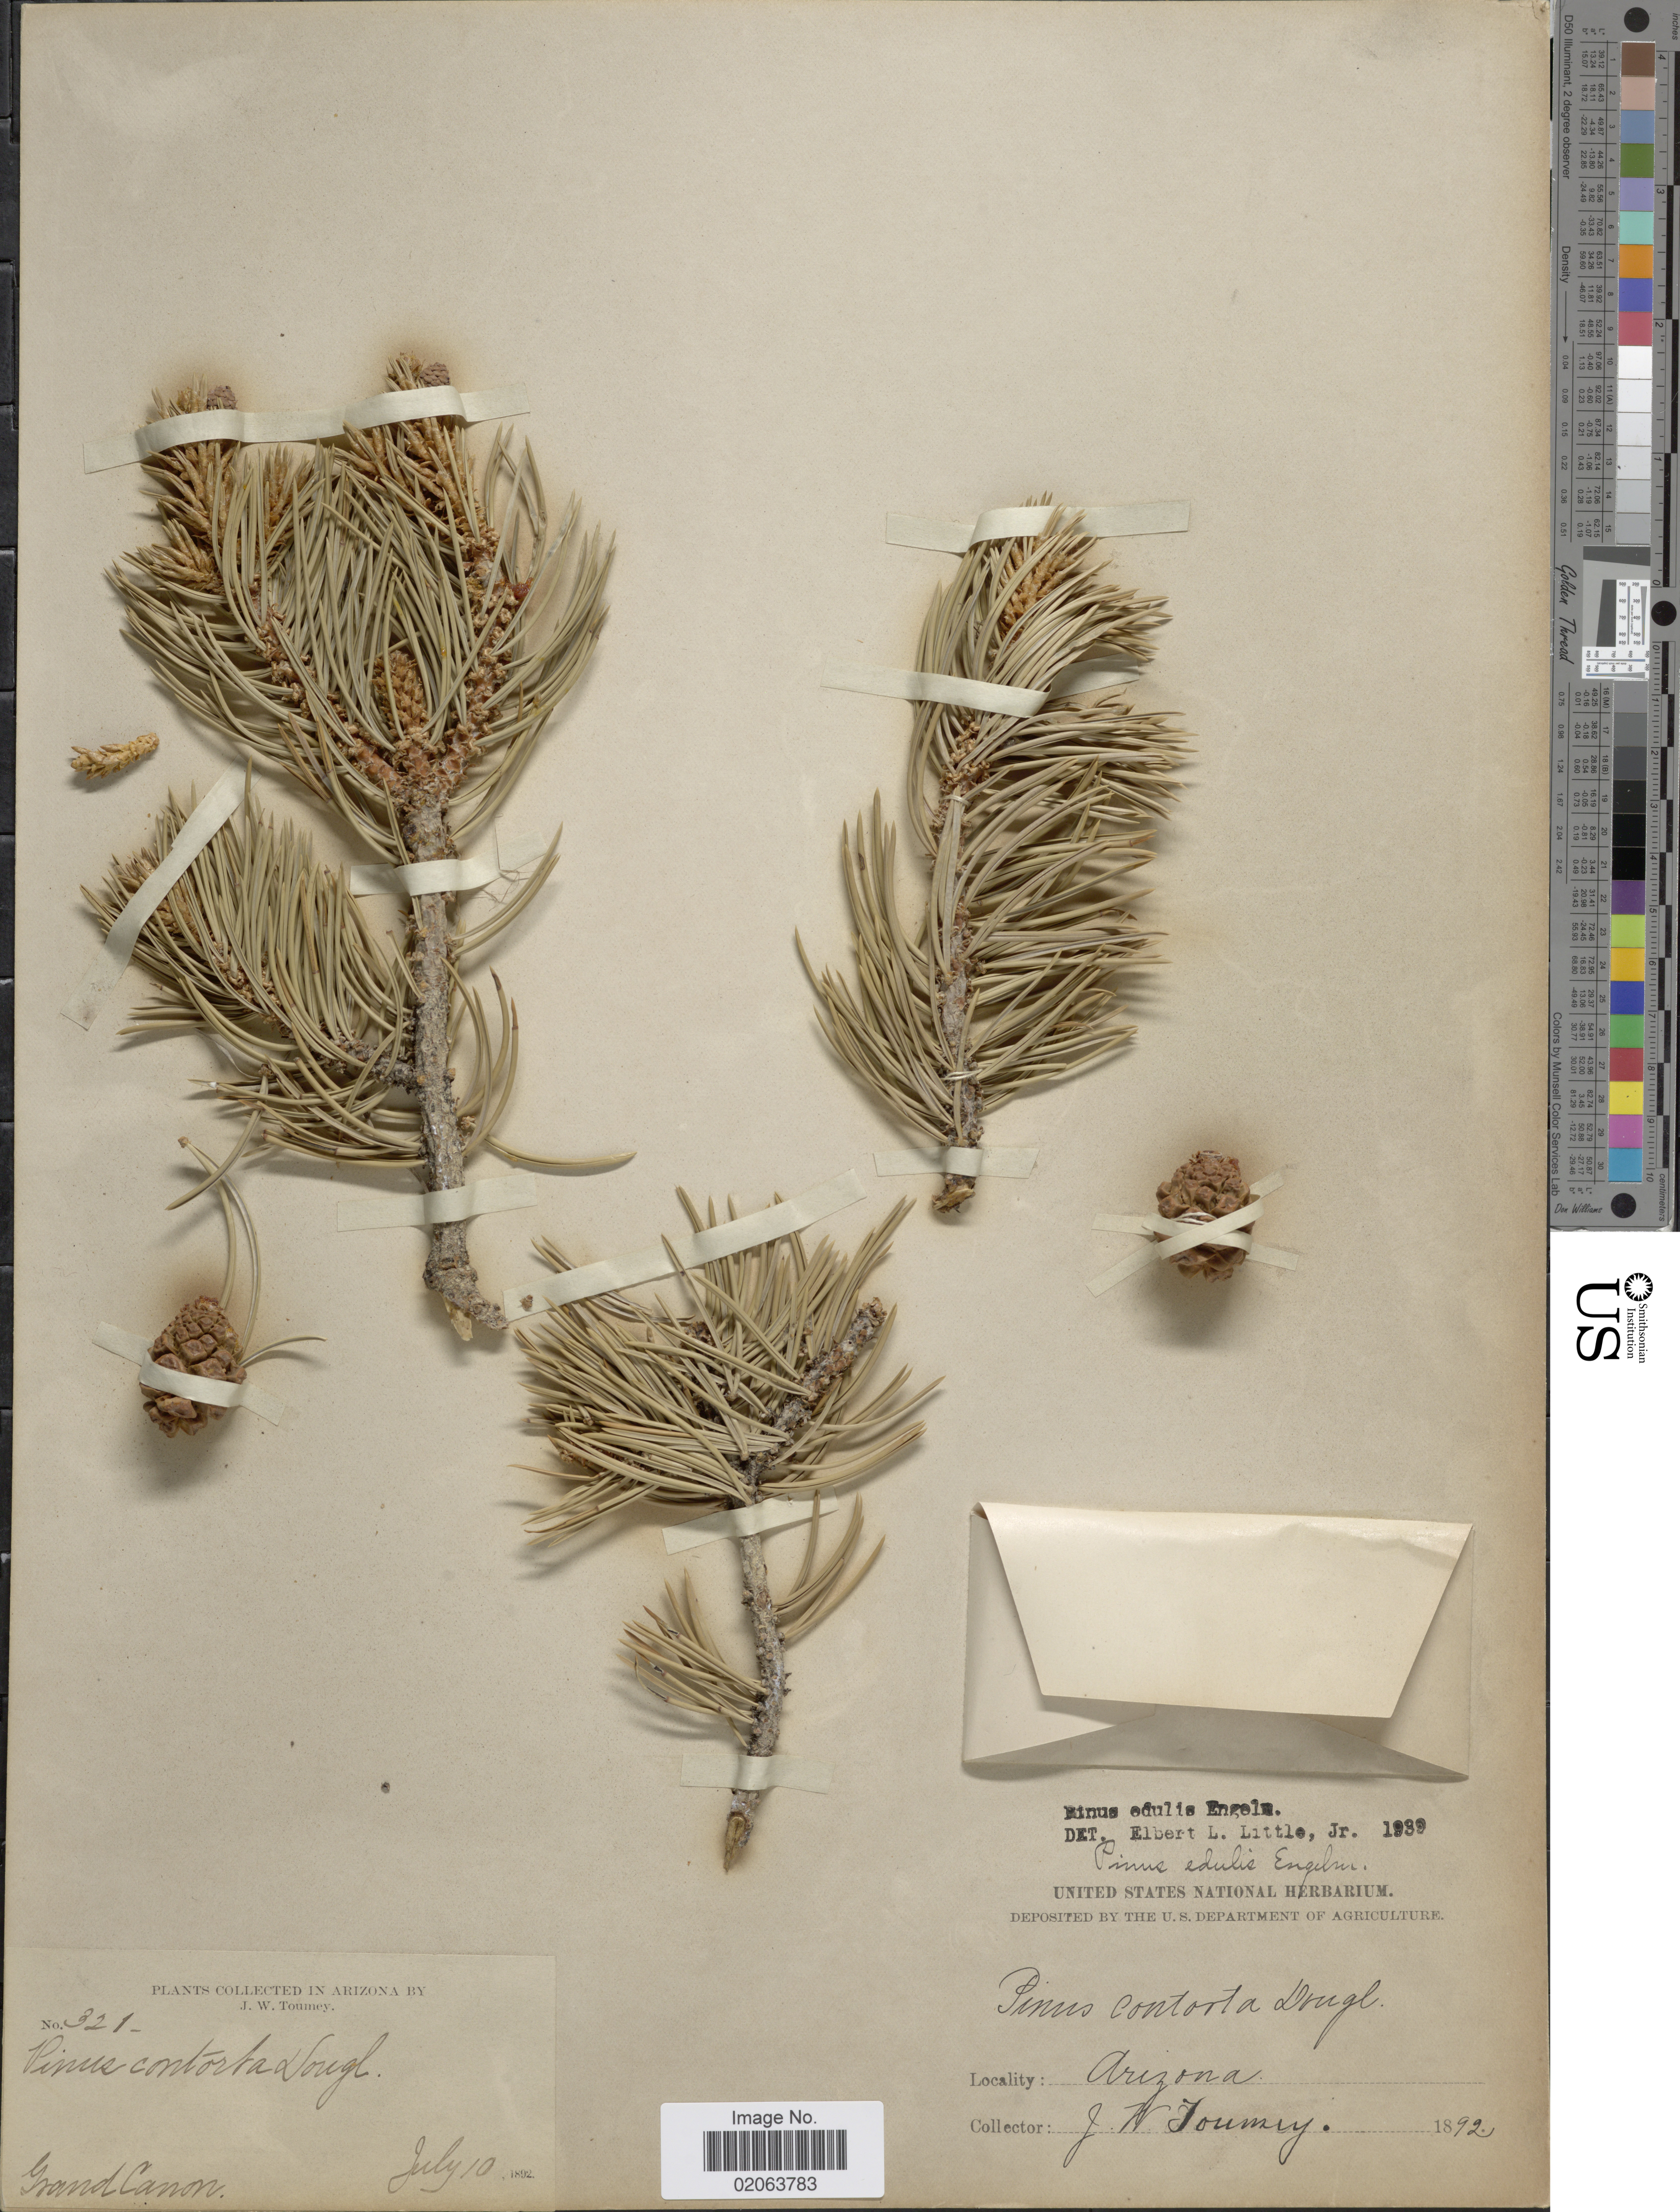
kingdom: Plantae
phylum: Tracheophyta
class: Pinopsida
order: Pinales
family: Pinaceae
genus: Pinus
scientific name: Pinus edulis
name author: Engelm.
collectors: J. W. Toumey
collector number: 321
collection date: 1892-07-10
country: United States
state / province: Arizona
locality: Grand Canon